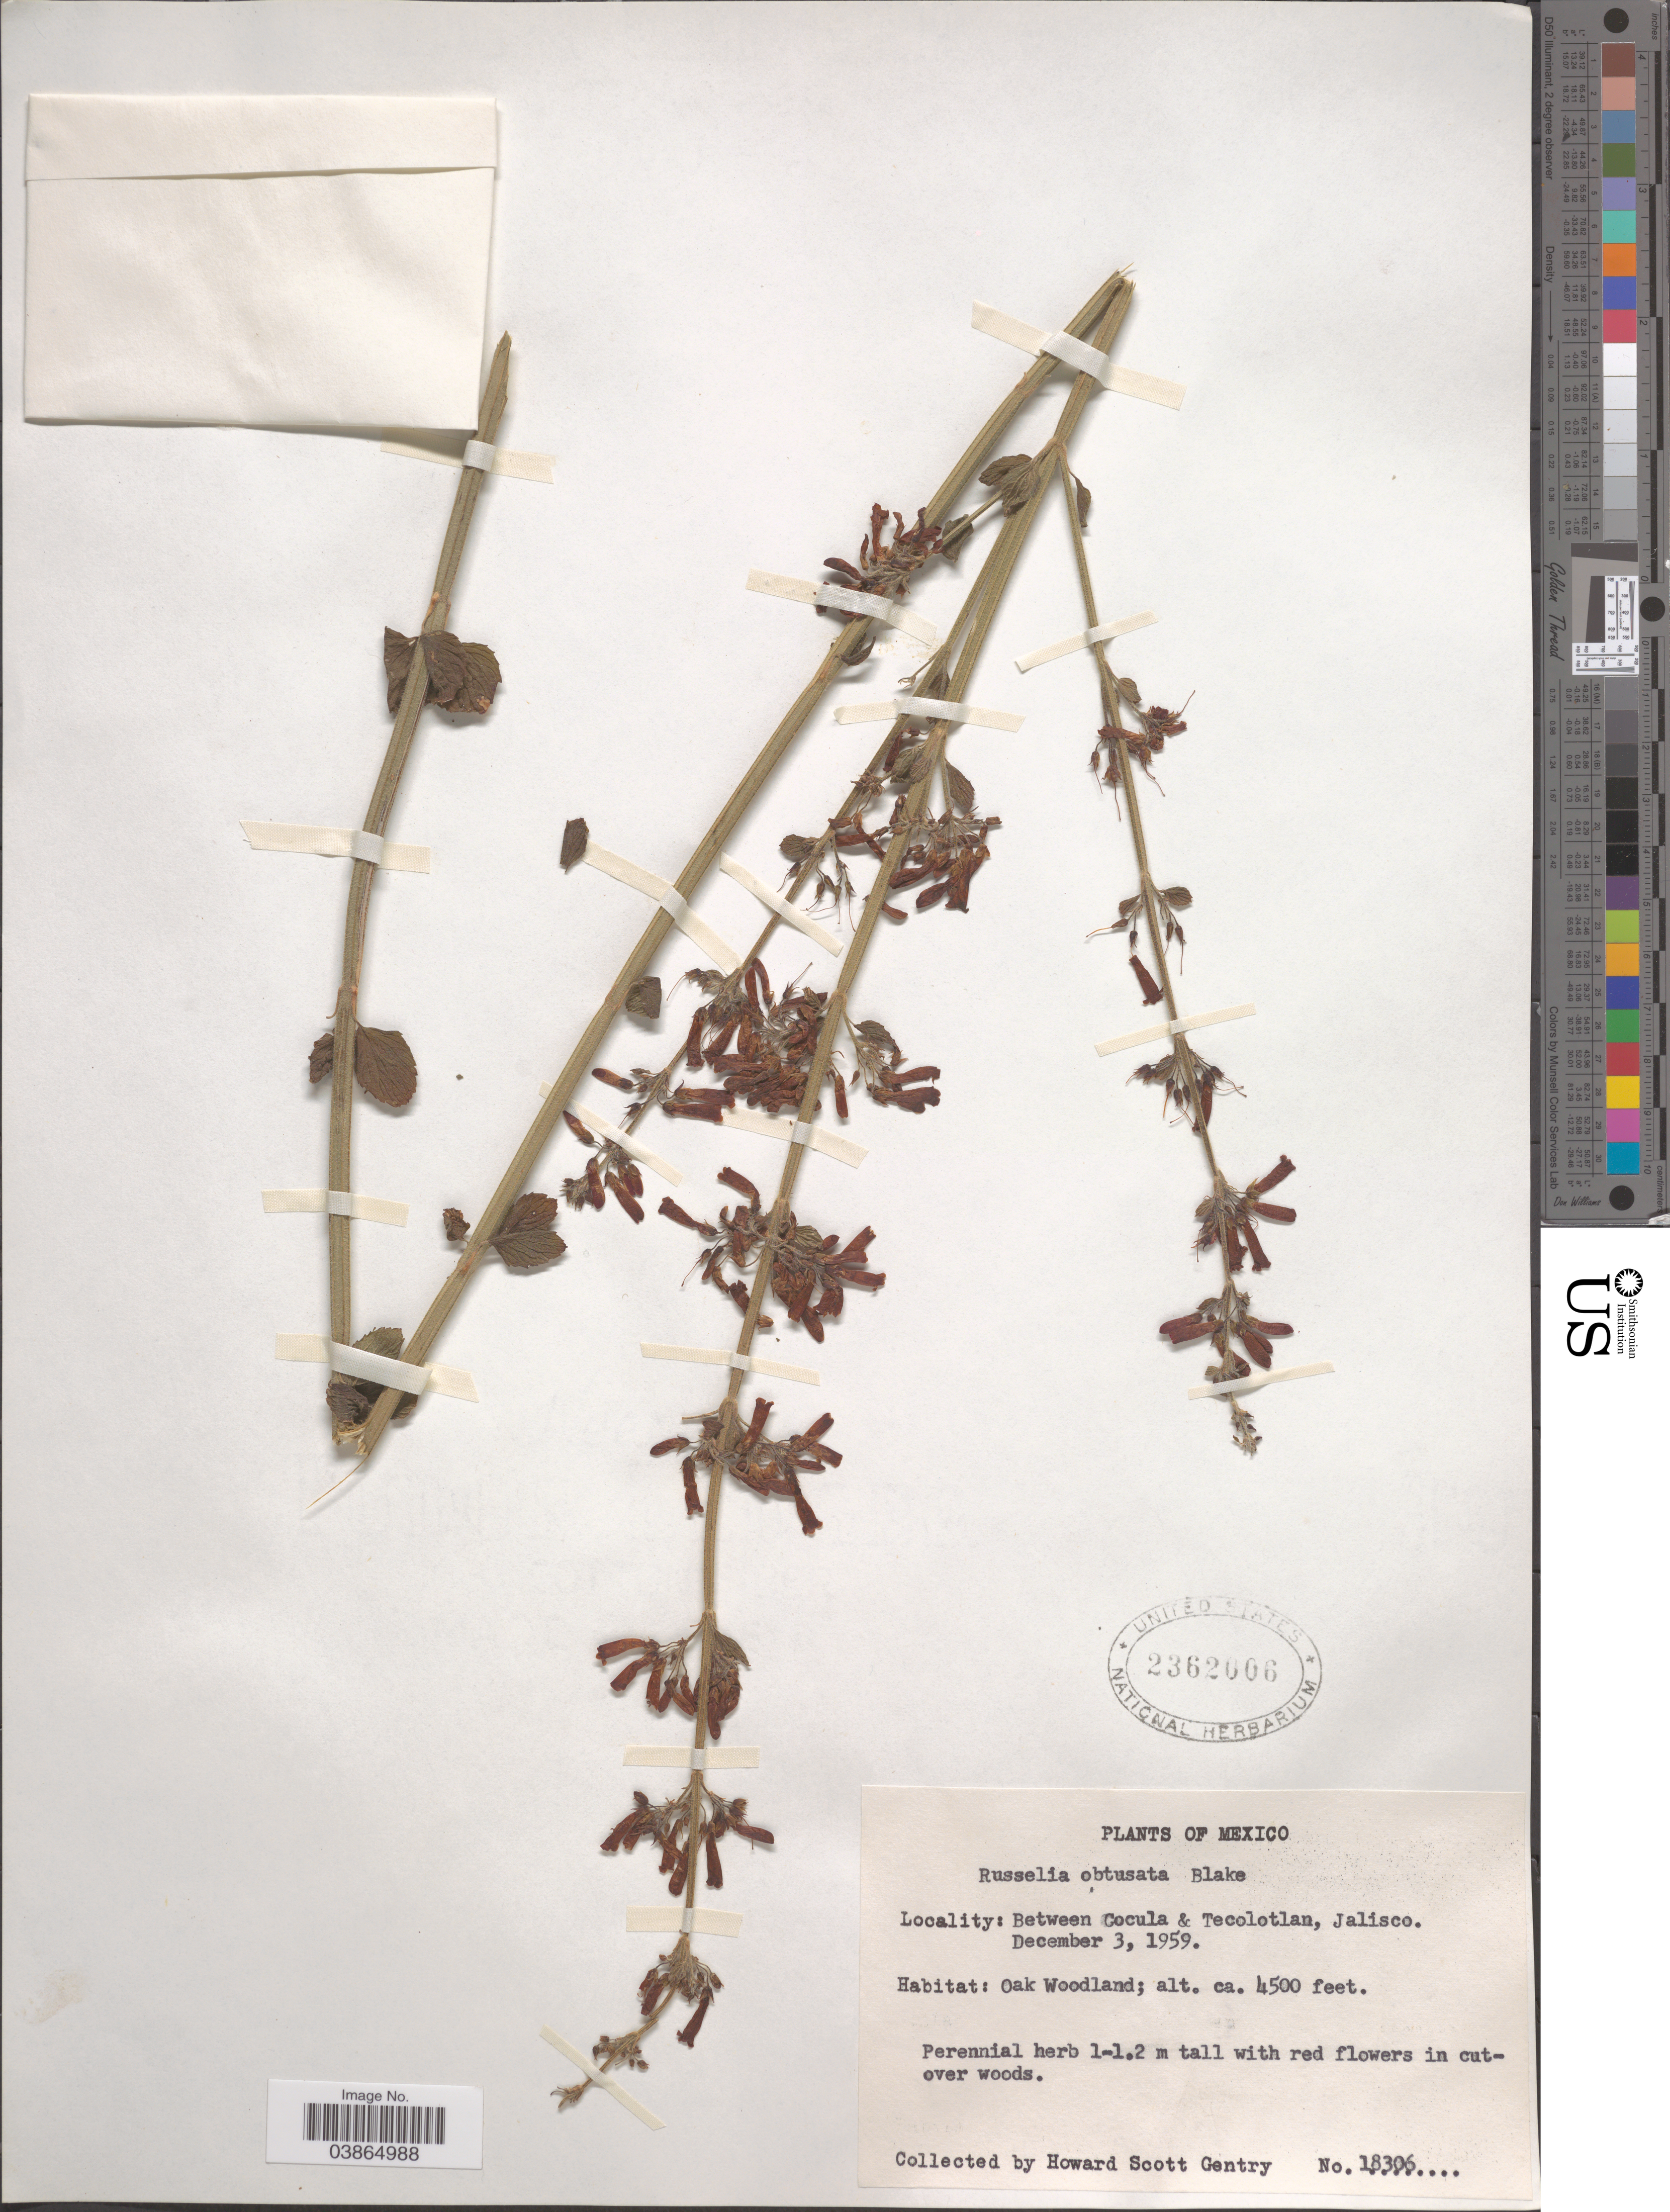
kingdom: Plantae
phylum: Tracheophyta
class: Magnoliopsida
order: Lamiales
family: Plantaginaceae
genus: Russelia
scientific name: Russelia obtusata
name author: S.F. Blake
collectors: H. S. Gentry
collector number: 18306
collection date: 1959-12-03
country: Mexico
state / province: Jalisco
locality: Between Cocula & Tecolotlan. Oak Woodland.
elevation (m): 1372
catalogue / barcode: US 2362006